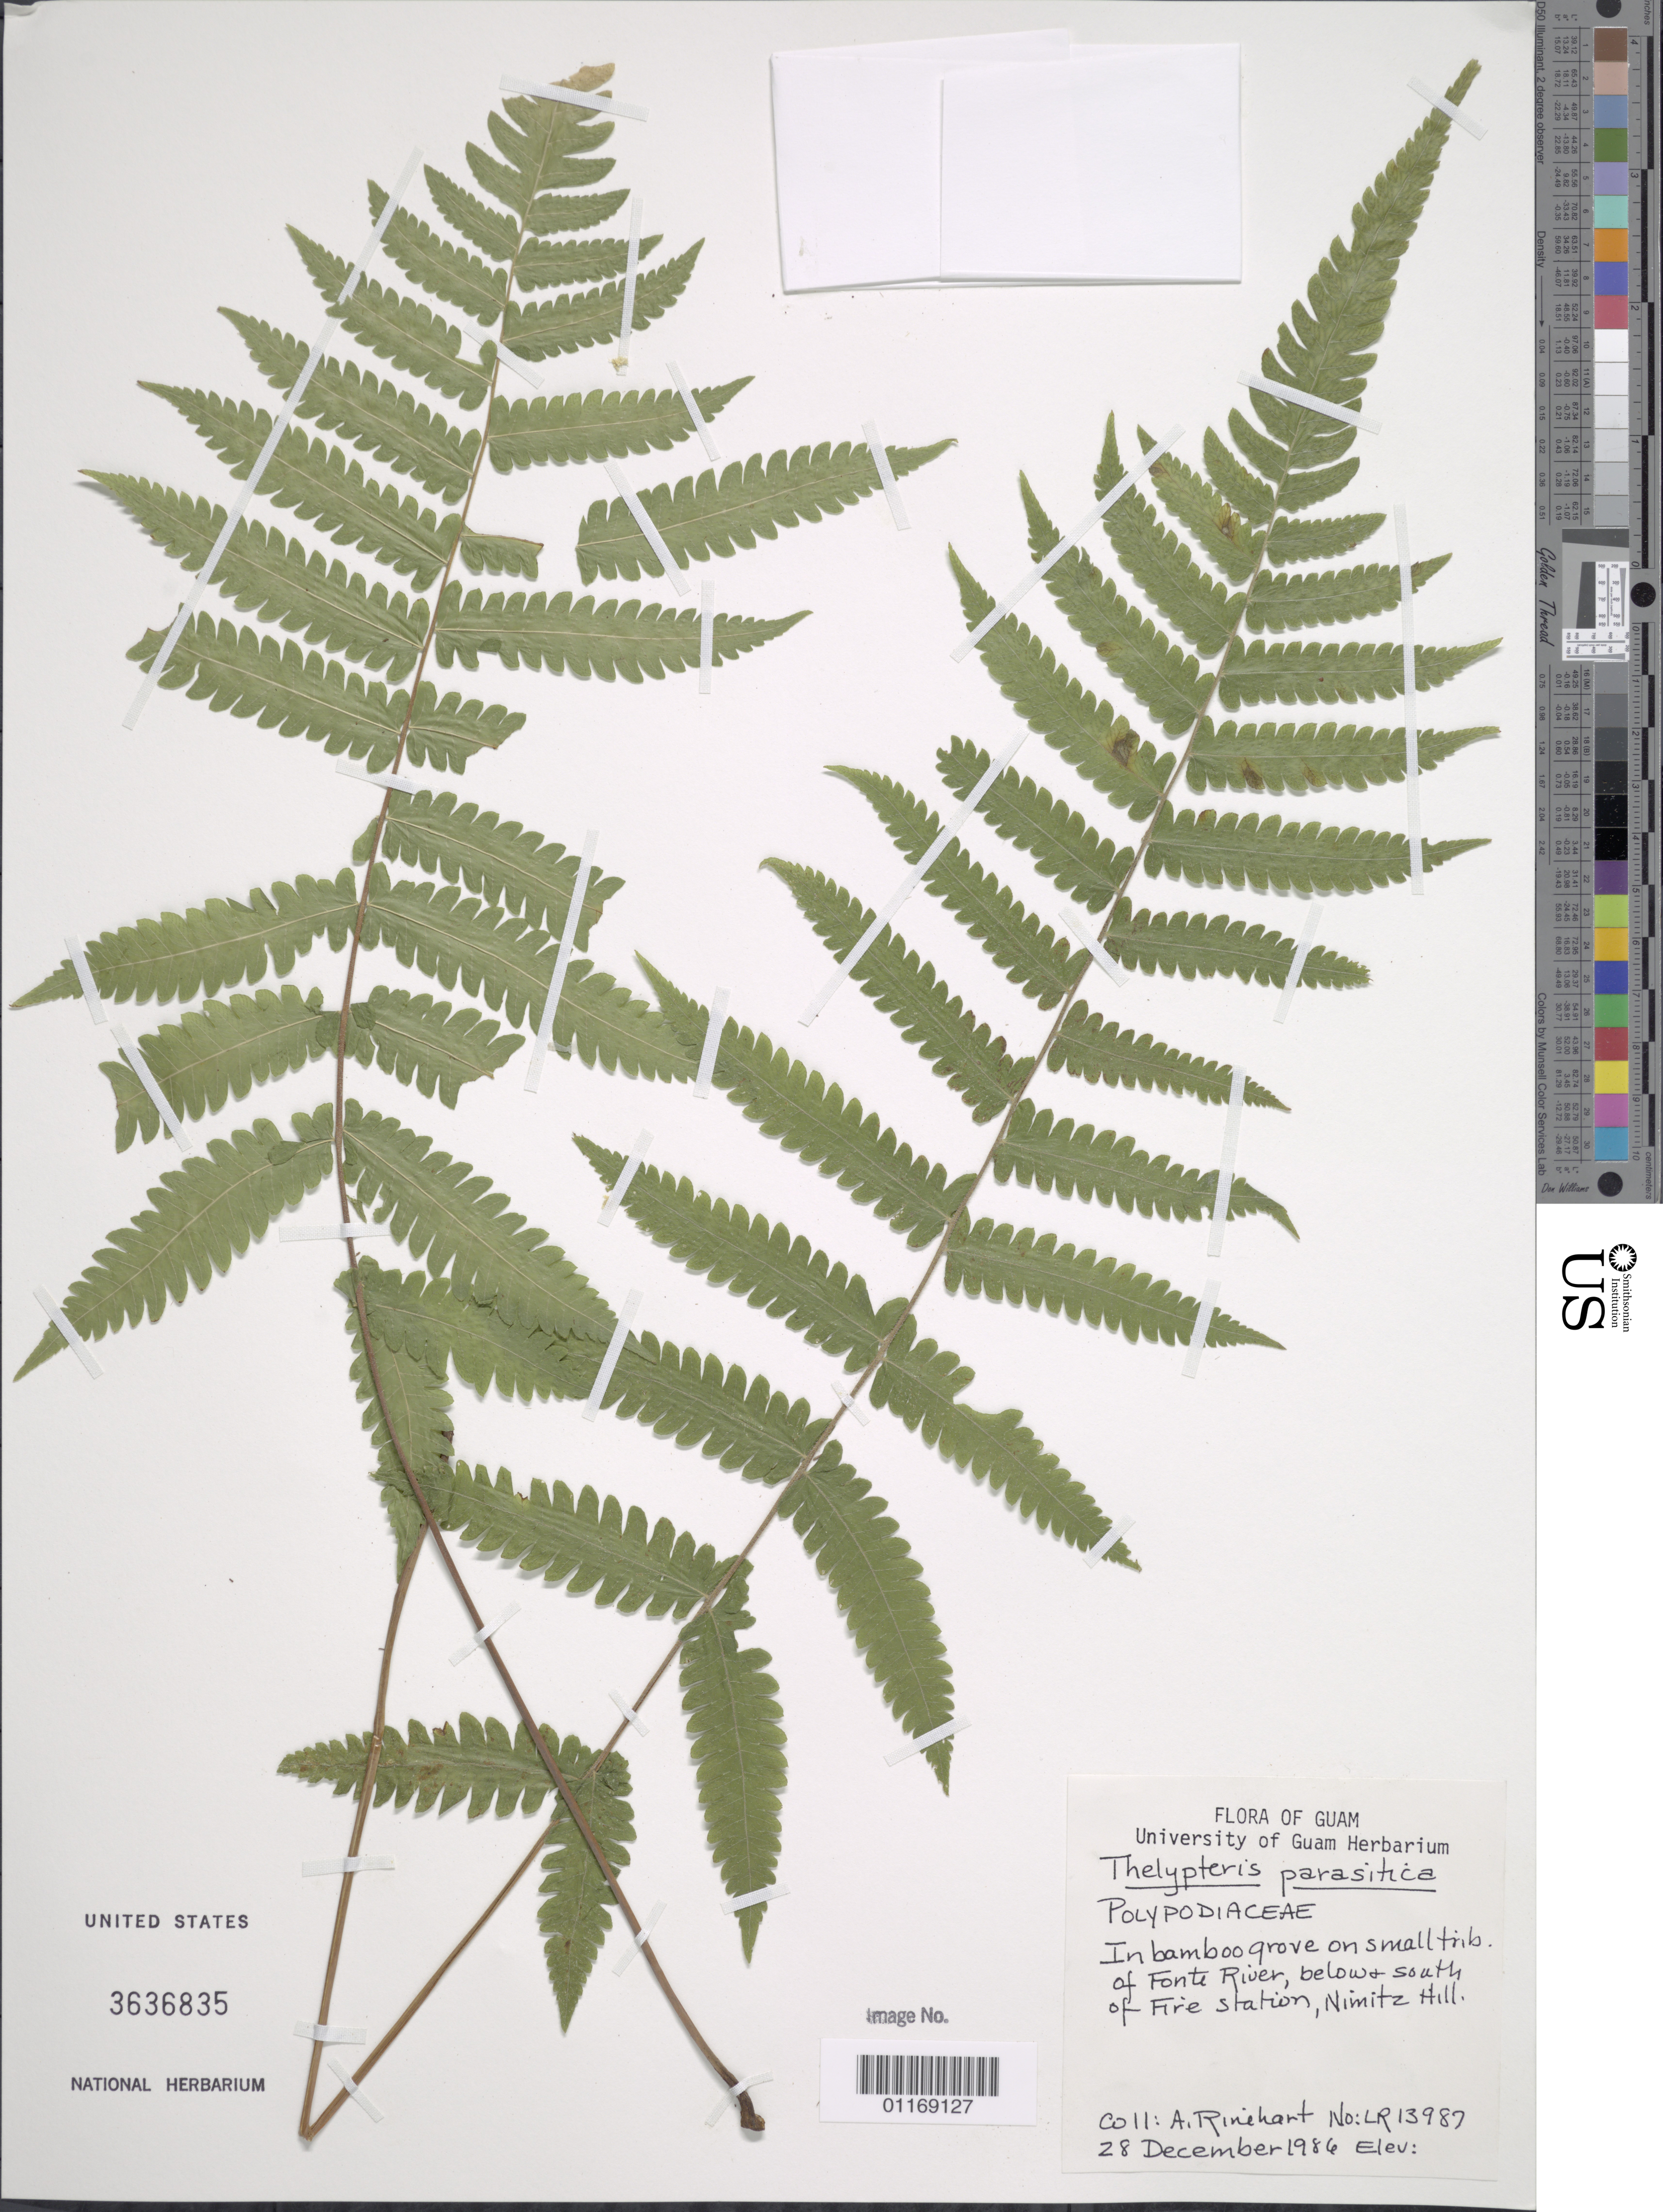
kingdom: Plantae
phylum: Tracheophyta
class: Polypodiopsida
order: Polypodiales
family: Thelypteridaceae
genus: Christella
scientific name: Christella parasitica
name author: (L.) H. Lév.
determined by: Wagner, W. L., (BOT), Smithsonian Institution - National Museum of Natural History (UNITED STATES)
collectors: A. Rinehart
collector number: LR13987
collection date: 1986-12-28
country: Guam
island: Guam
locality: Small tributary of Fonte River, below + south of fire station, Nimitz hill.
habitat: In bamboo grove.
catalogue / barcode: US 3636835